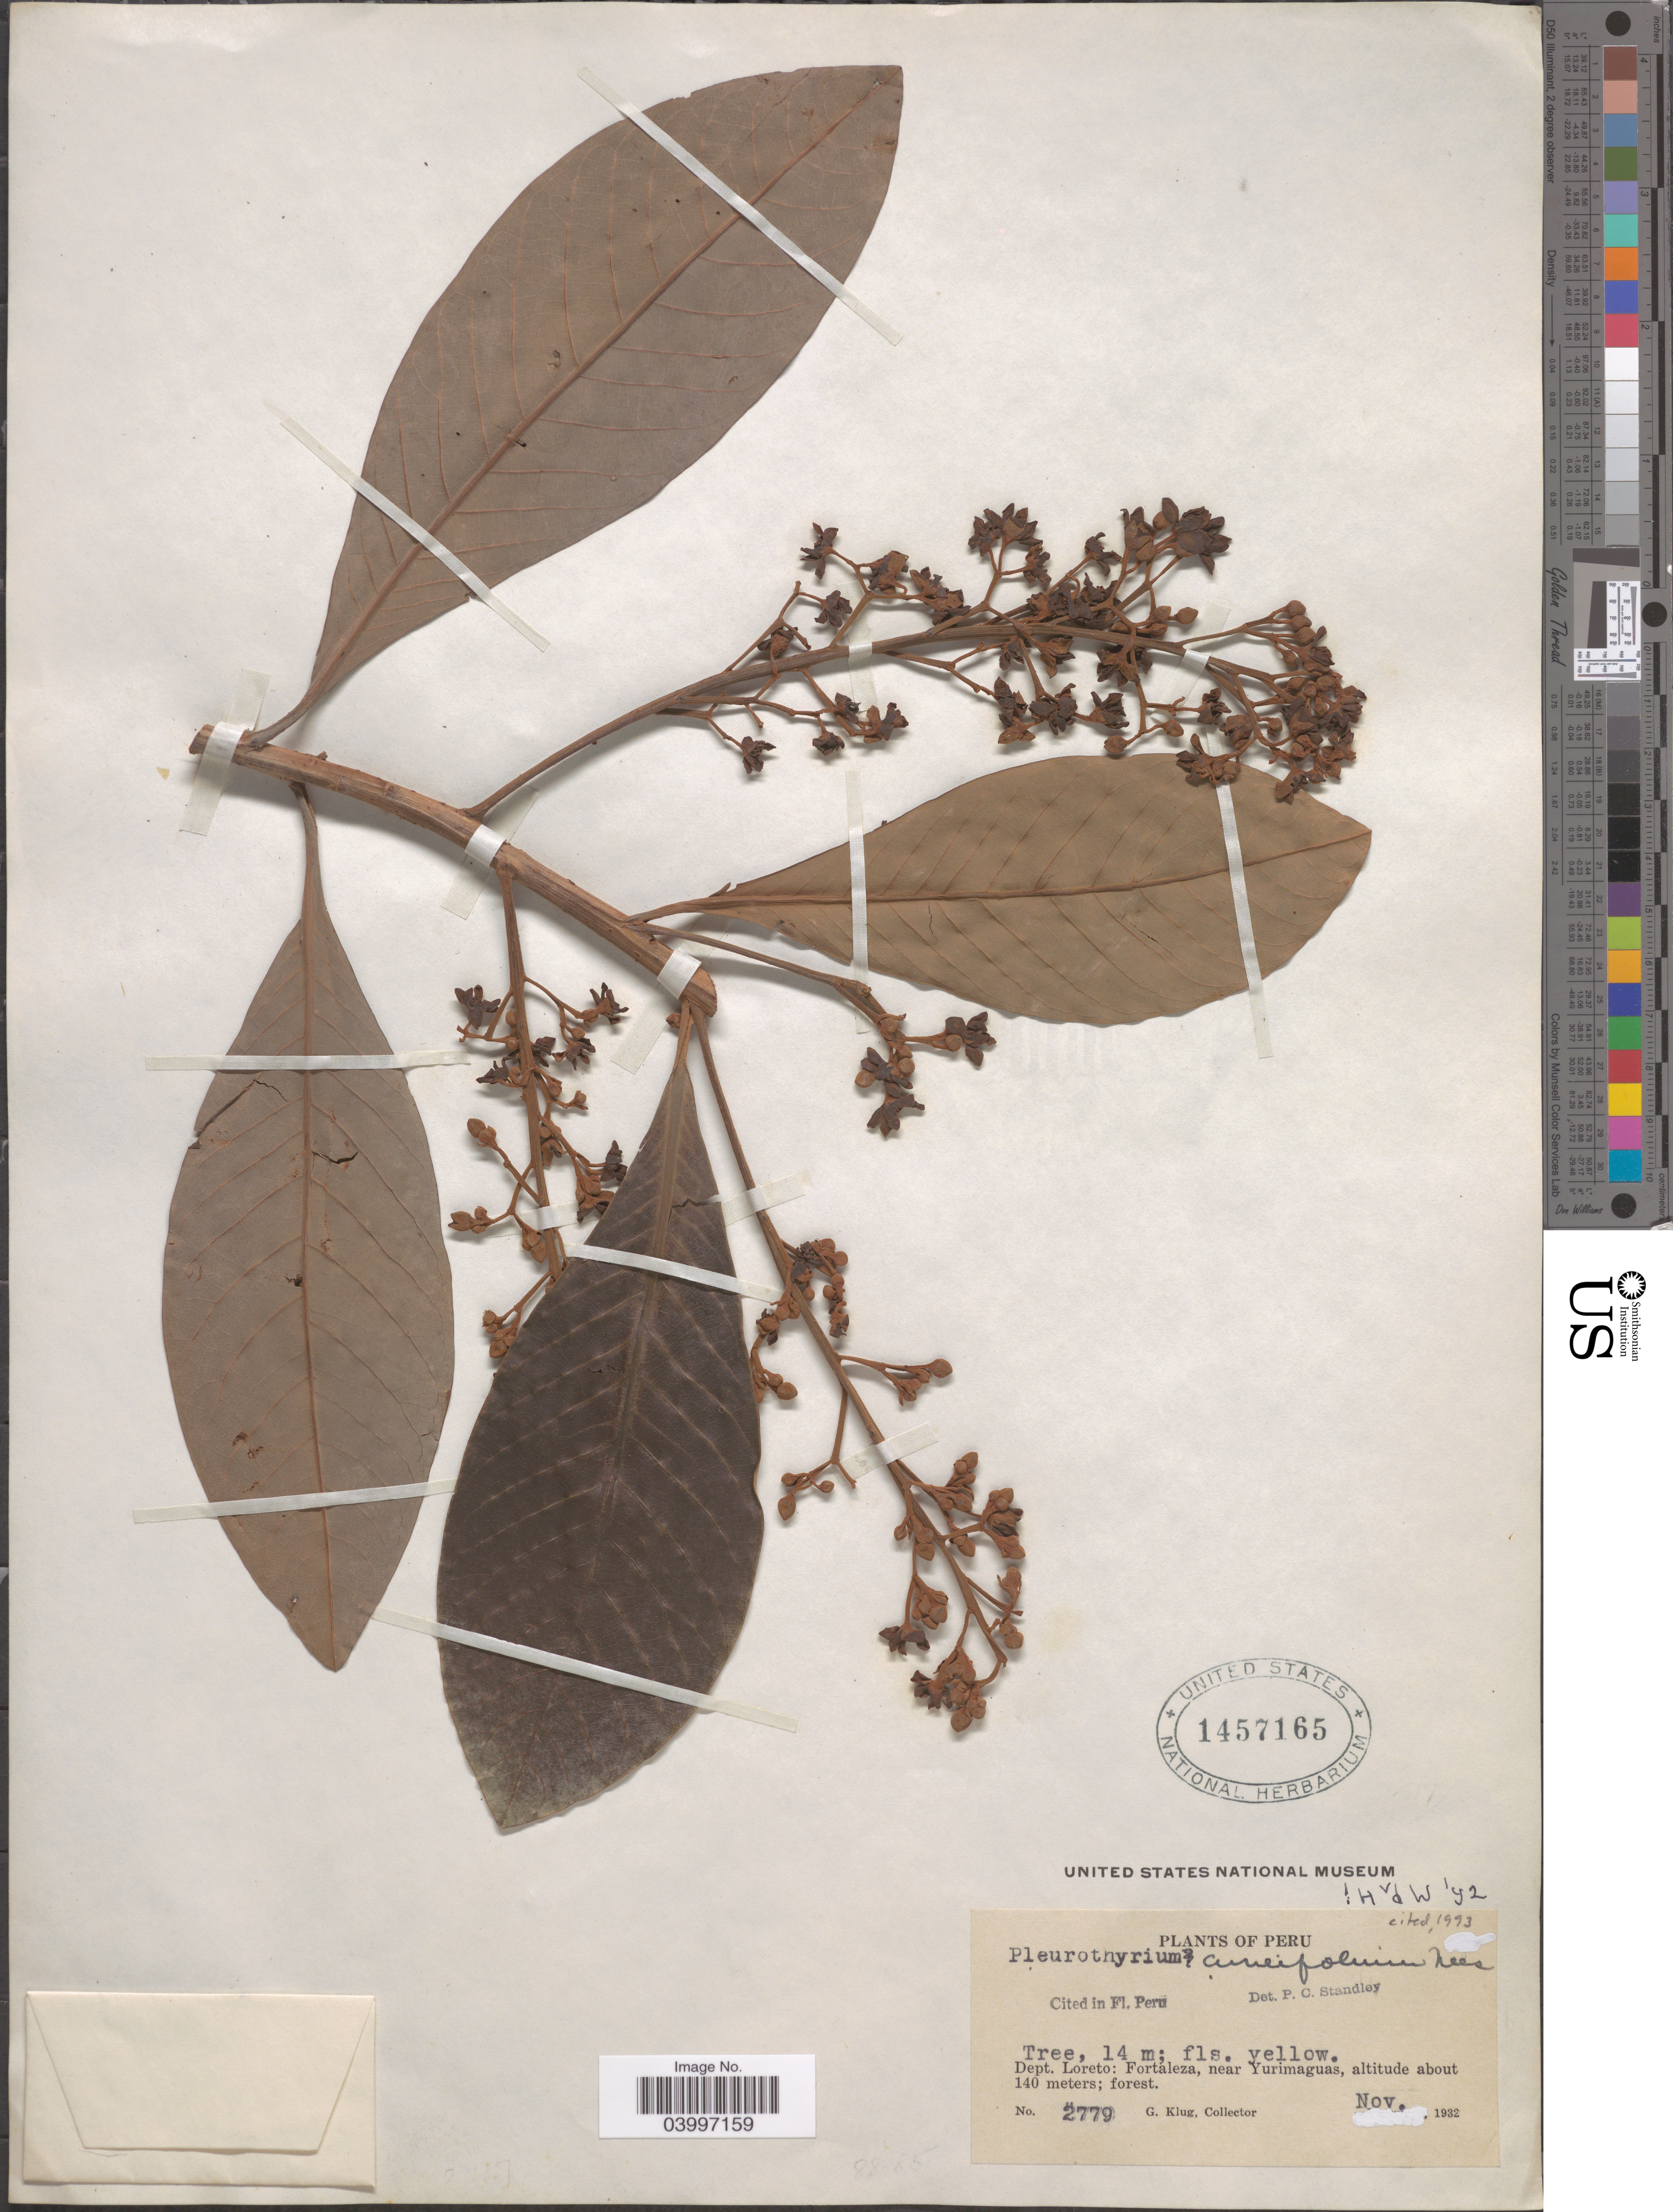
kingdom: Plantae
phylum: Tracheophyta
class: Magnoliopsida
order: Laurales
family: Lauraceae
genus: Pleurothyrium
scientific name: Pleurothyrium cuneifolium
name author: Nees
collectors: G. Klug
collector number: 2779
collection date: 1932-11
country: Peru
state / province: Loreto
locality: Dept. Loreto: Fortaleza, near Yurimaguas.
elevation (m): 140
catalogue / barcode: US 1457165